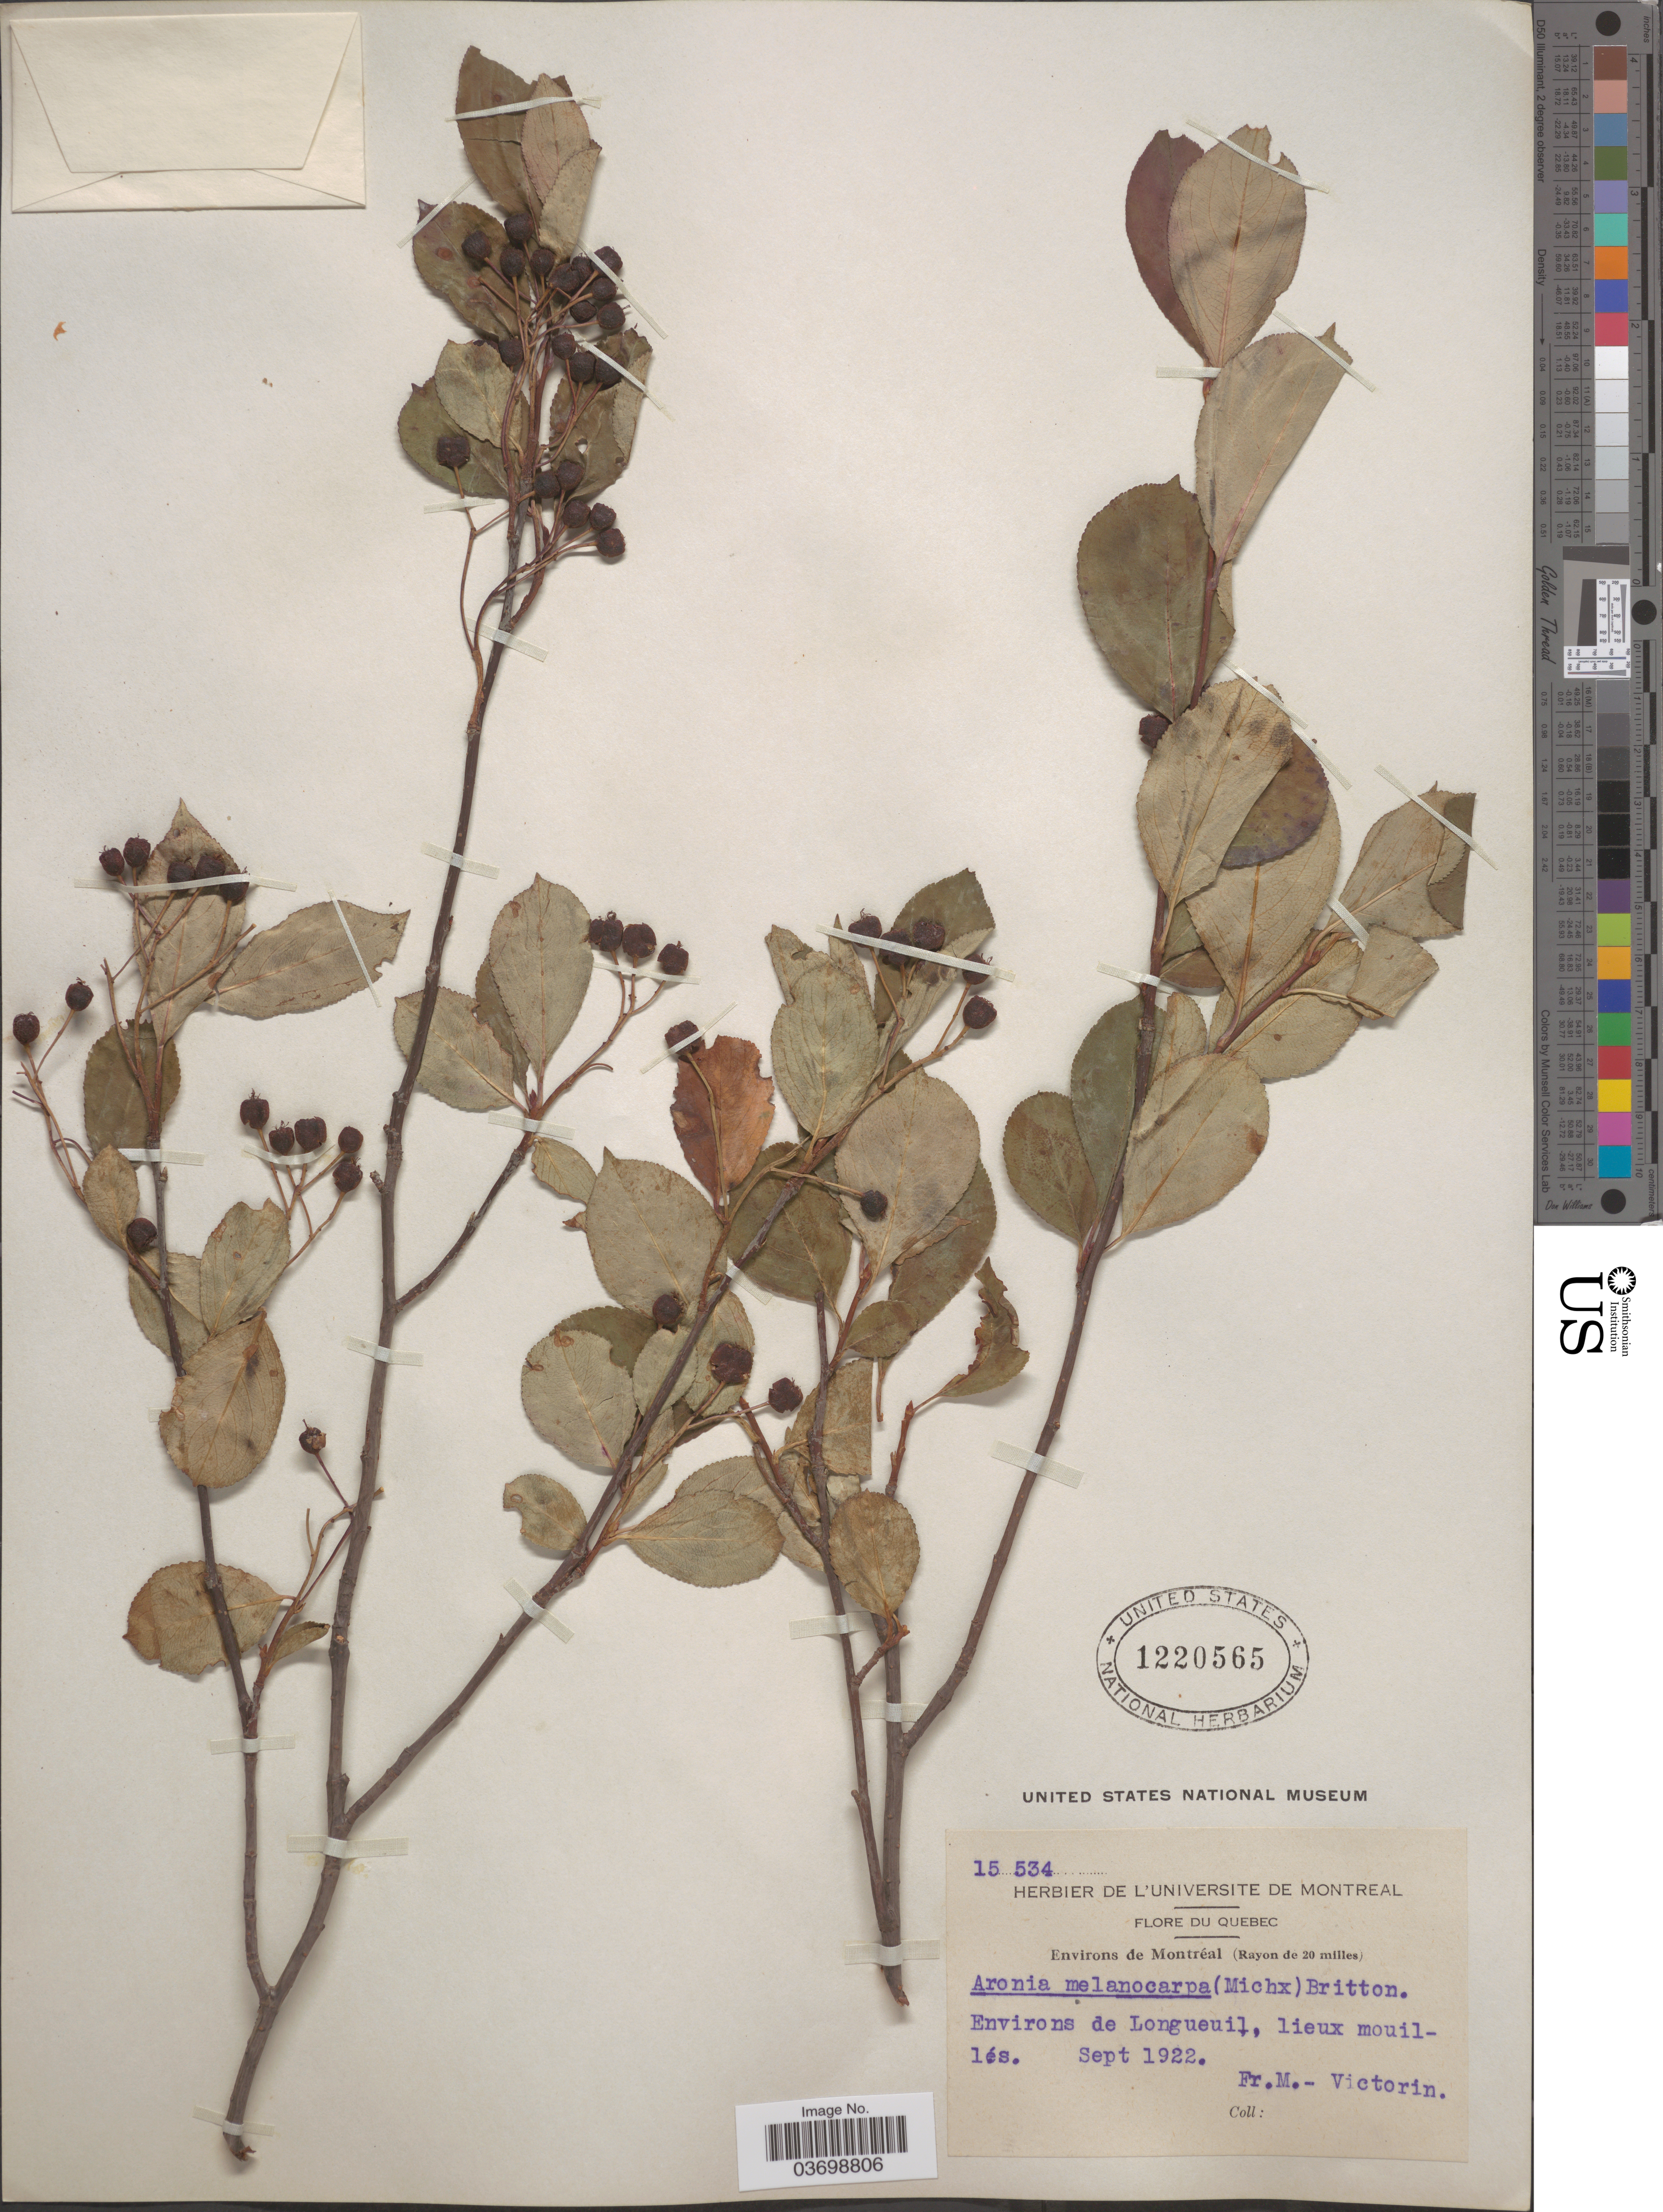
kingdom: Plantae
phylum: Tracheophyta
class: Magnoliopsida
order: Rosales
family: Rosaceae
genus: Aronia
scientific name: Aronia melanocarpa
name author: (Michx.) Elliott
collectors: F. Marie-Victorin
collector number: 15 534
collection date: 1922-09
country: Canada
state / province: Quebec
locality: Environs de Montréal (Rayon de 20 milles). Environs de Longueuil, lieux mouillés.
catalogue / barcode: US 1220565